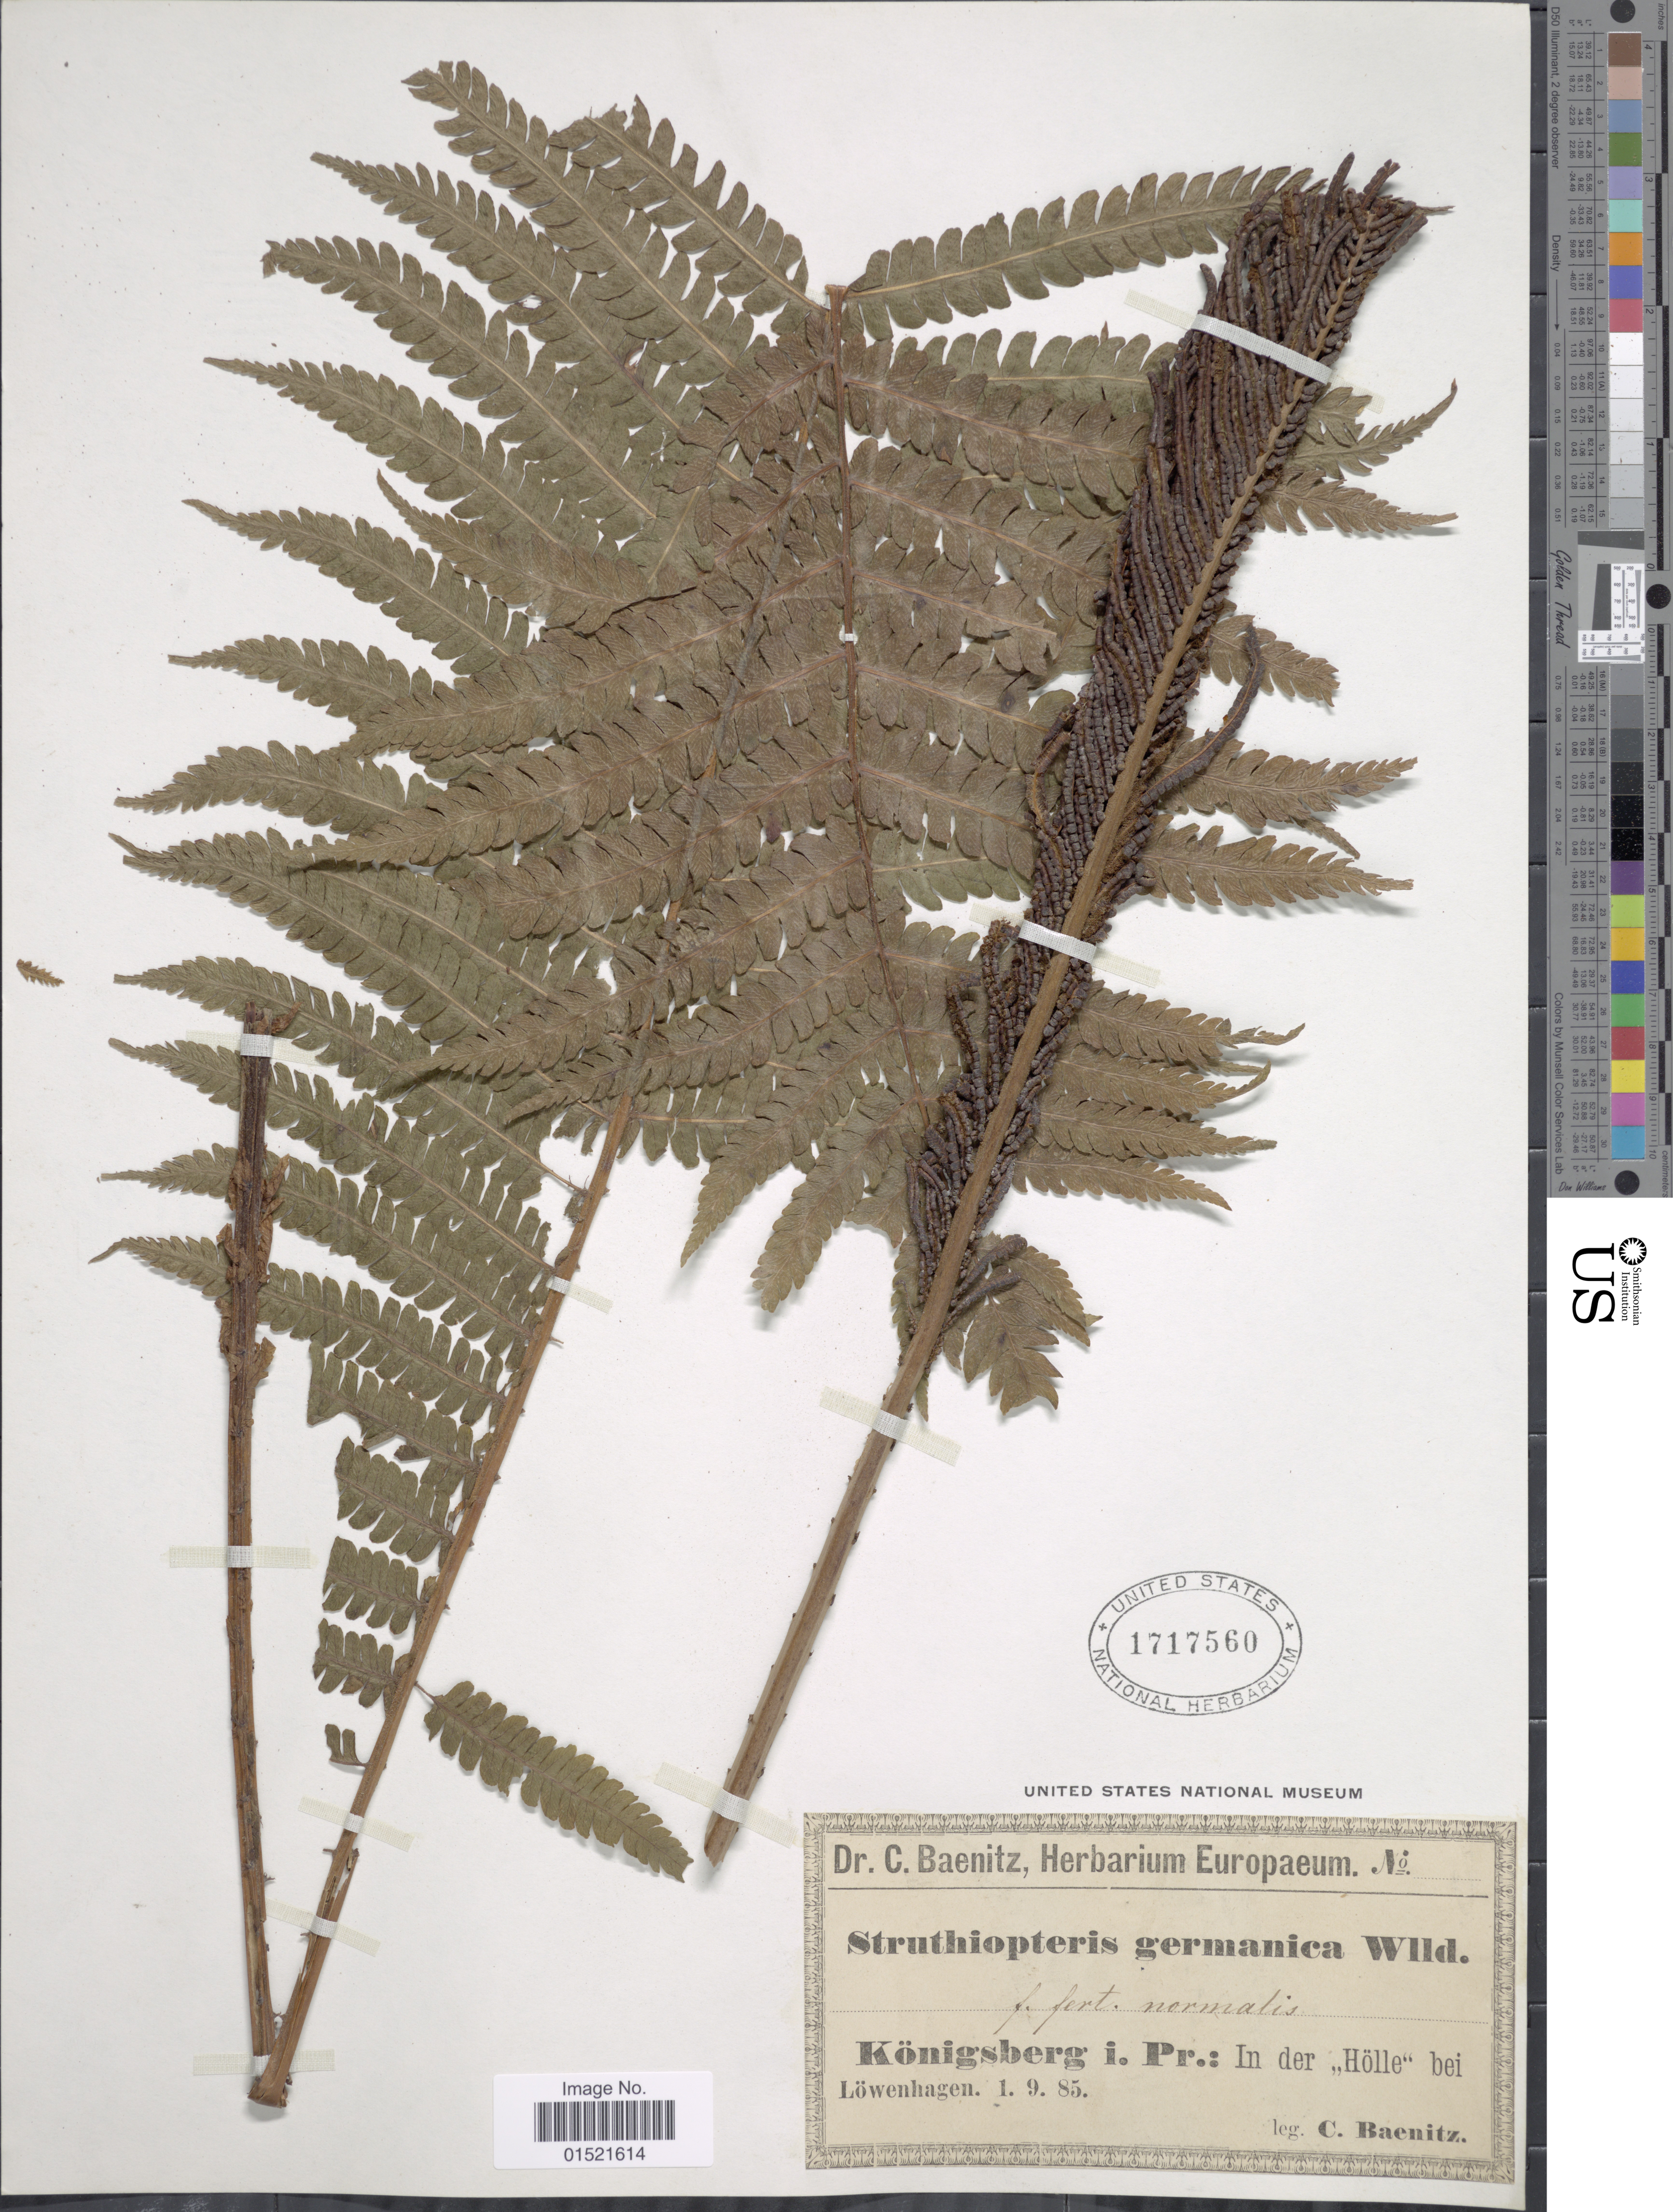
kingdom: Plantae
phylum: Tracheophyta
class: Polypodiopsida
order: Polypodiales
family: Onocleaceae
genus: Matteuccia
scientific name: Matteuccia struthiopteris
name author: (L.) Tod.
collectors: C. G. Baenitz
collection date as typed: Transcribed d/m/y: 1/9/85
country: Germany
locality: Germanica, Konigsberg i. Pr.: in der Holle bei Lowenhagen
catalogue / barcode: US 1717560